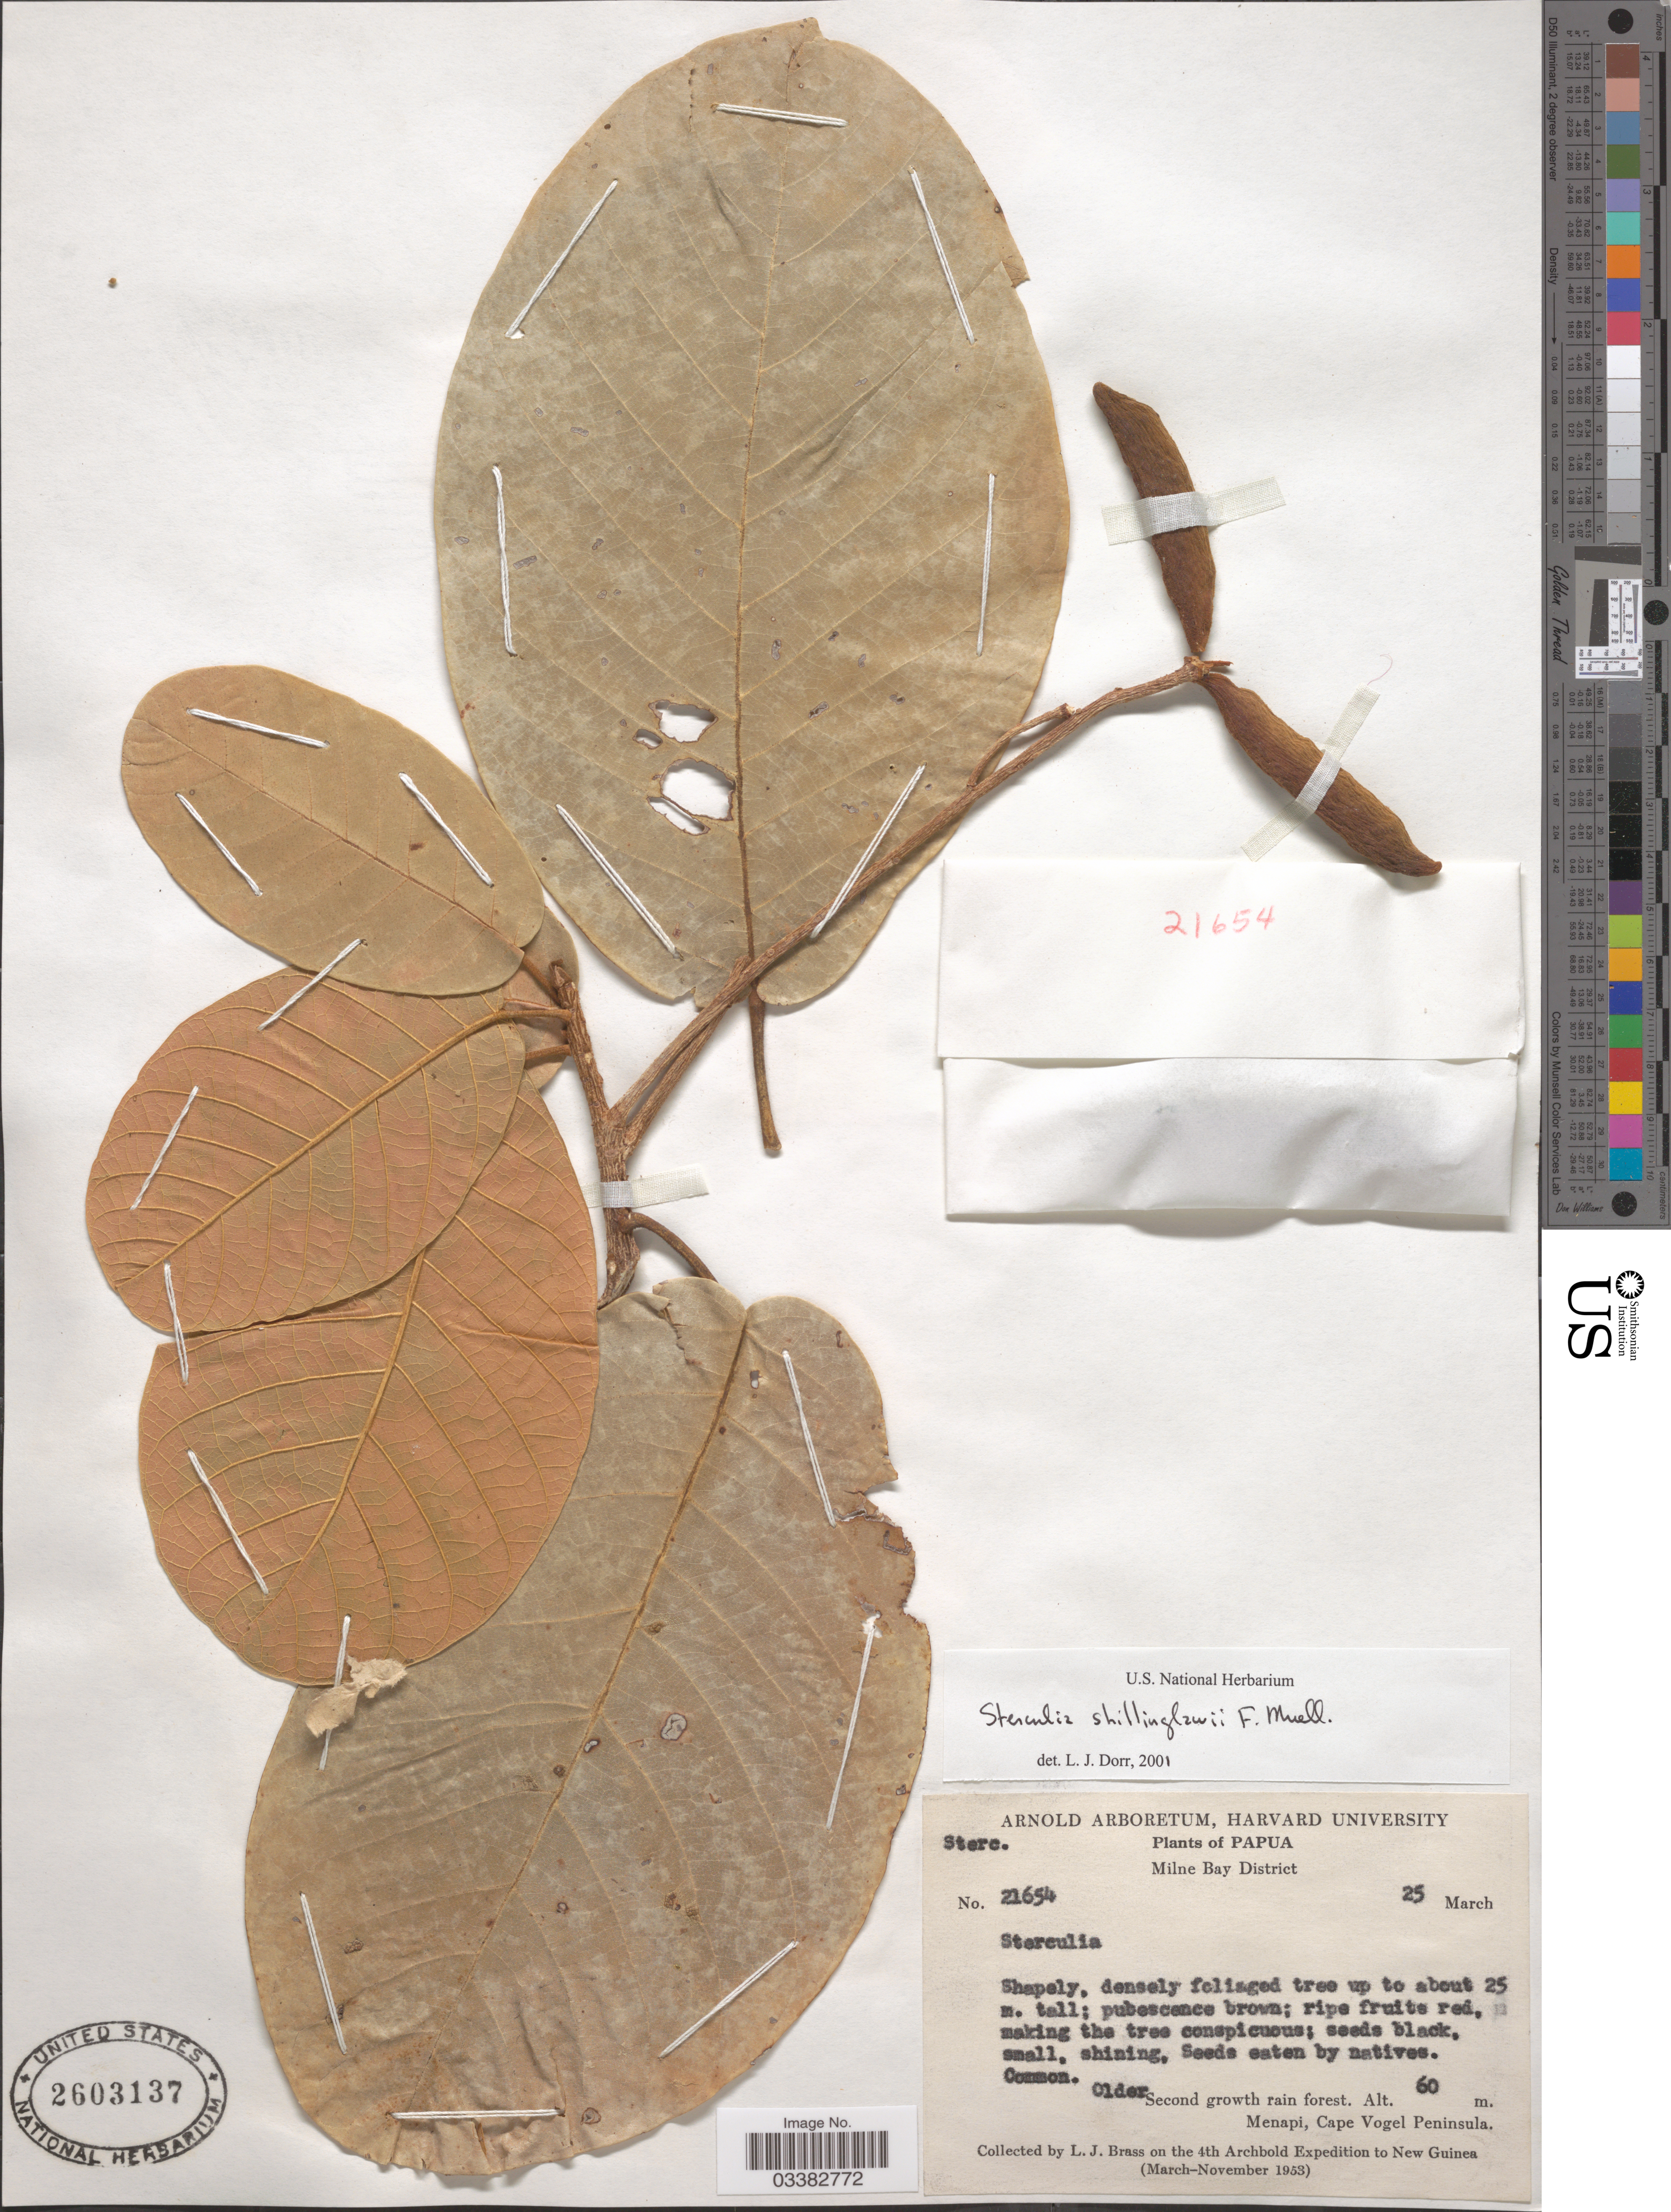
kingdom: Plantae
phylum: Tracheophyta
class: Magnoliopsida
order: Malvales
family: Malvaceae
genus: Sterculia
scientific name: Sterculia shillinglawii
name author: F. Muell.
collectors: L. J. Brass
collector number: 21654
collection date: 1953-03-25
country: Papua New Guinea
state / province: Milne Bay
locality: Papua. Milne Bay District. Menapi, Cape Vogel Peninsula. New Guinea.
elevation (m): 60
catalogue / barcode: US 2603137